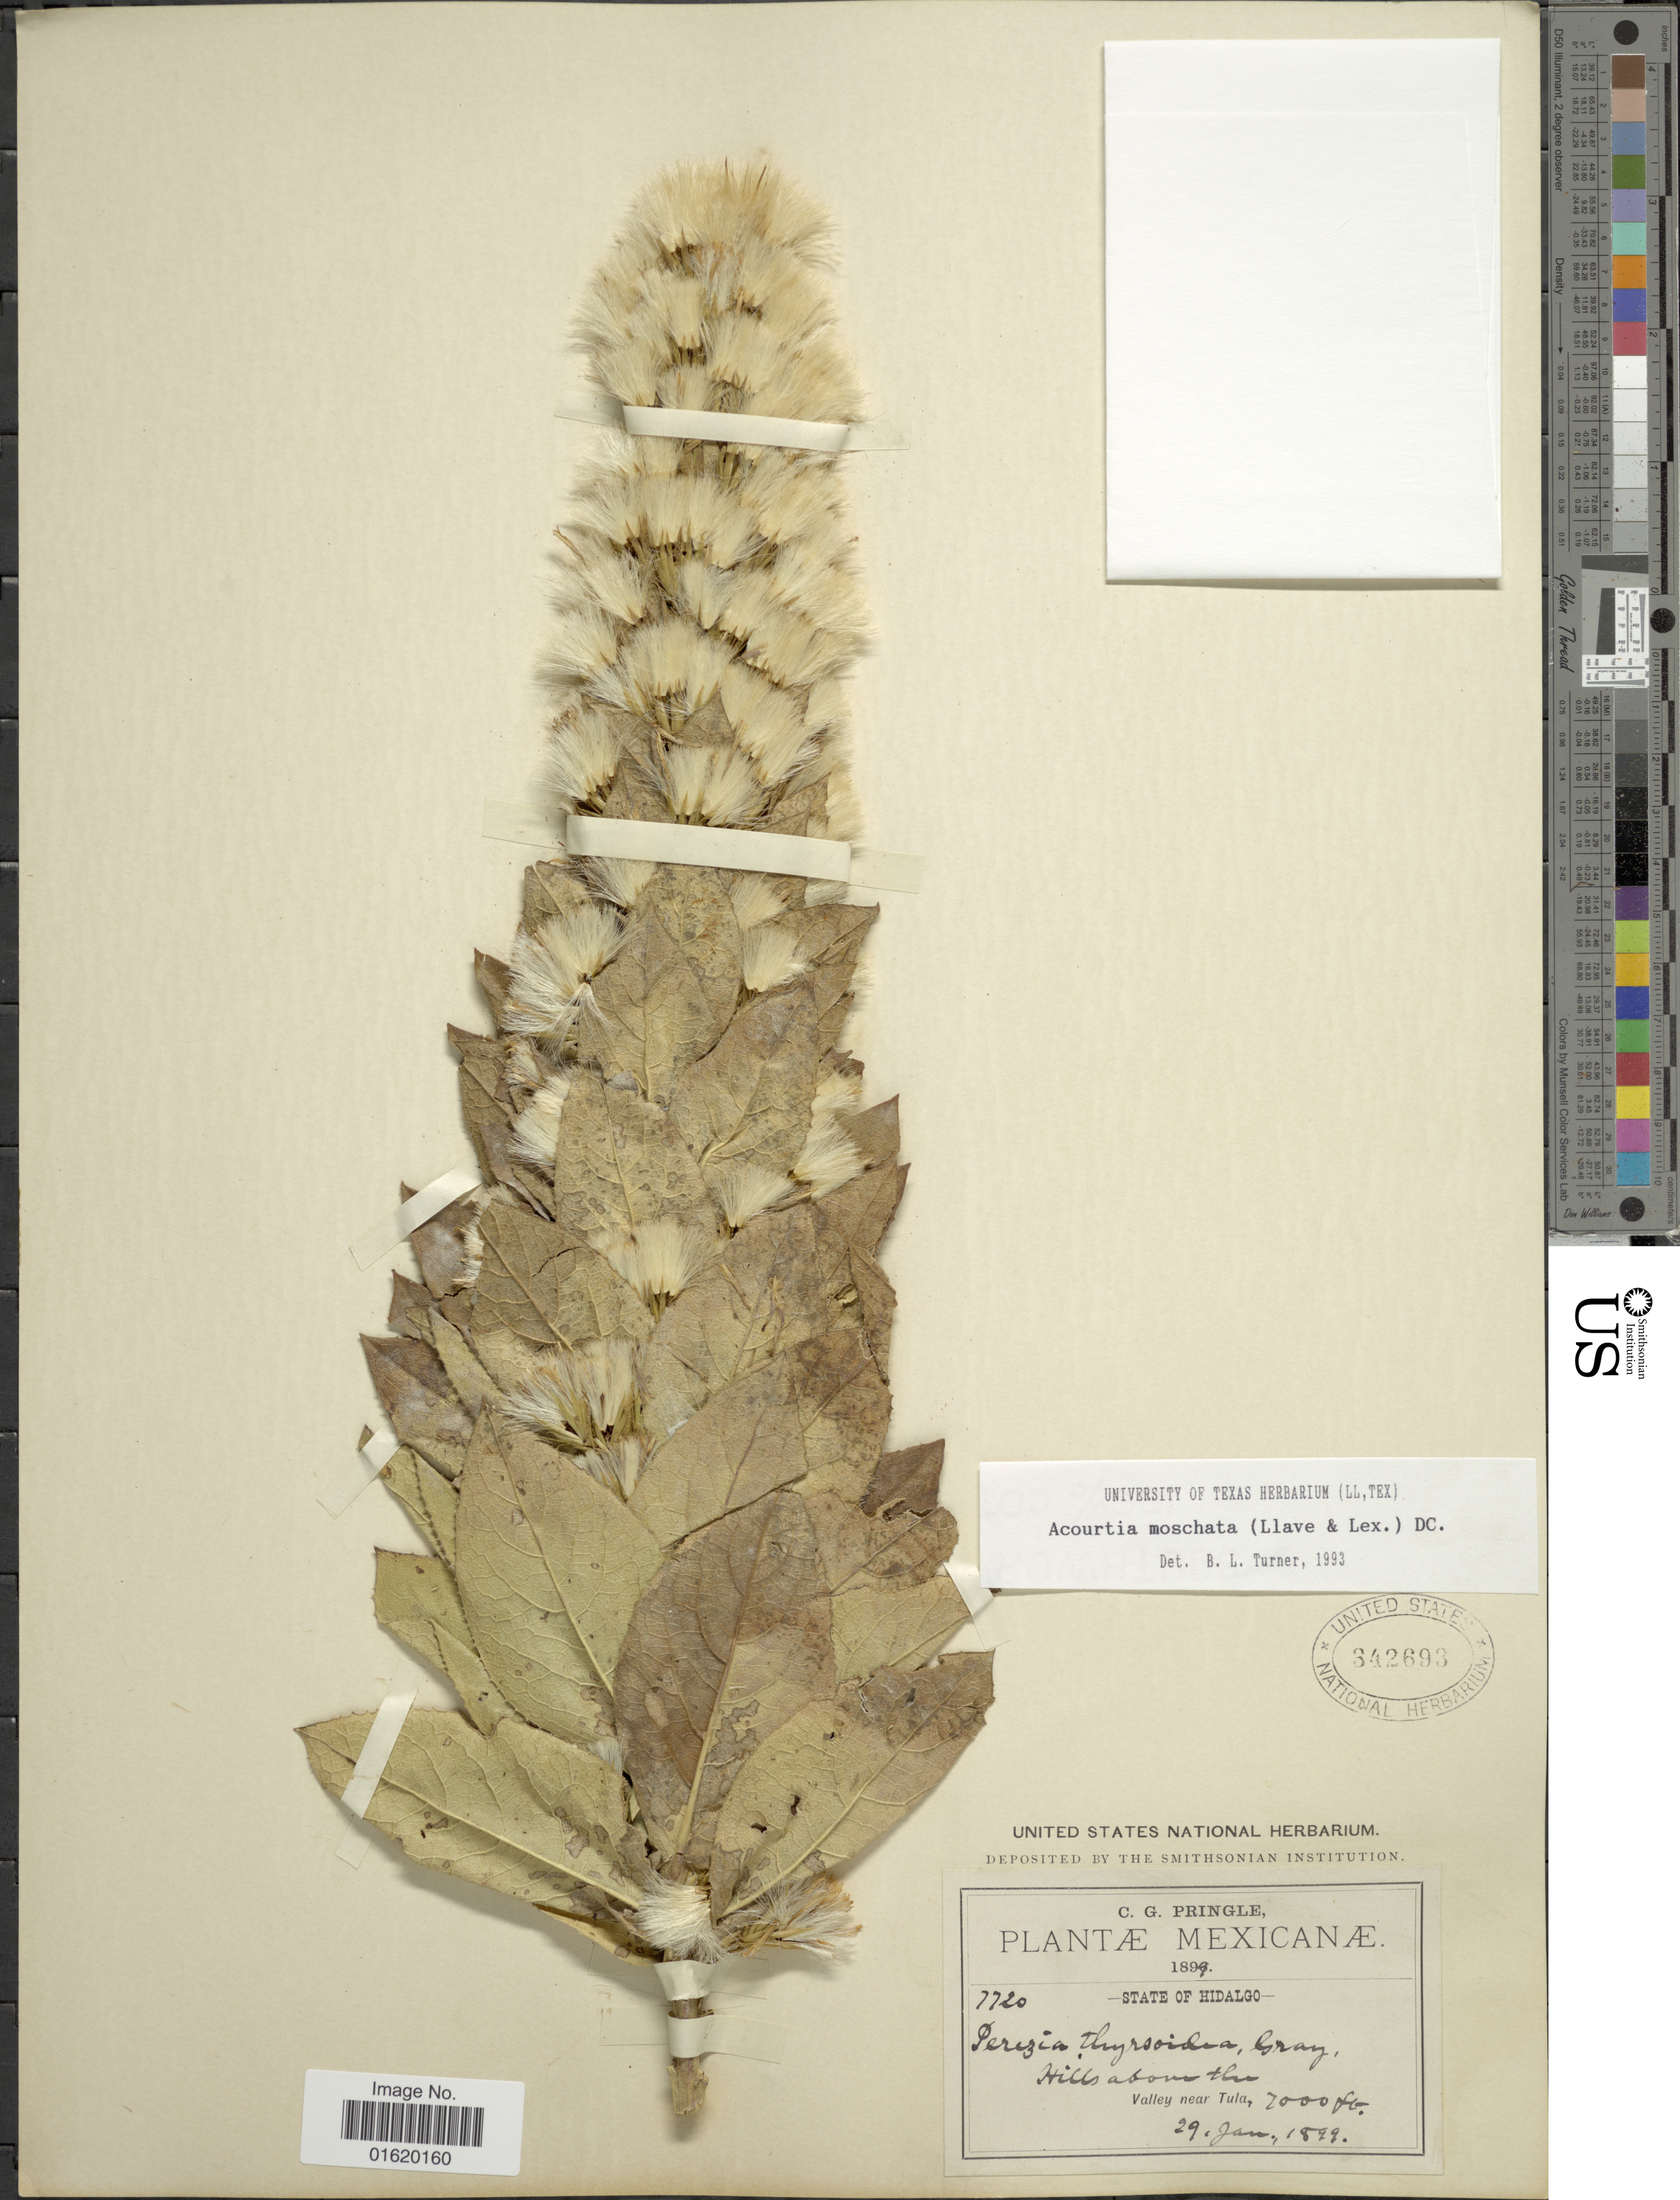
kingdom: Plantae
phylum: Tracheophyta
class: Magnoliopsida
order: Asterales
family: Asteraceae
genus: Acourtia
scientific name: Acourtia moschata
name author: DC.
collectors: C. G. Pringle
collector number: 7720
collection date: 1899-01-29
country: Mexico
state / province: Hidalgo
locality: Hills above the Valley near Tula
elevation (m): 610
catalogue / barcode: US 342693